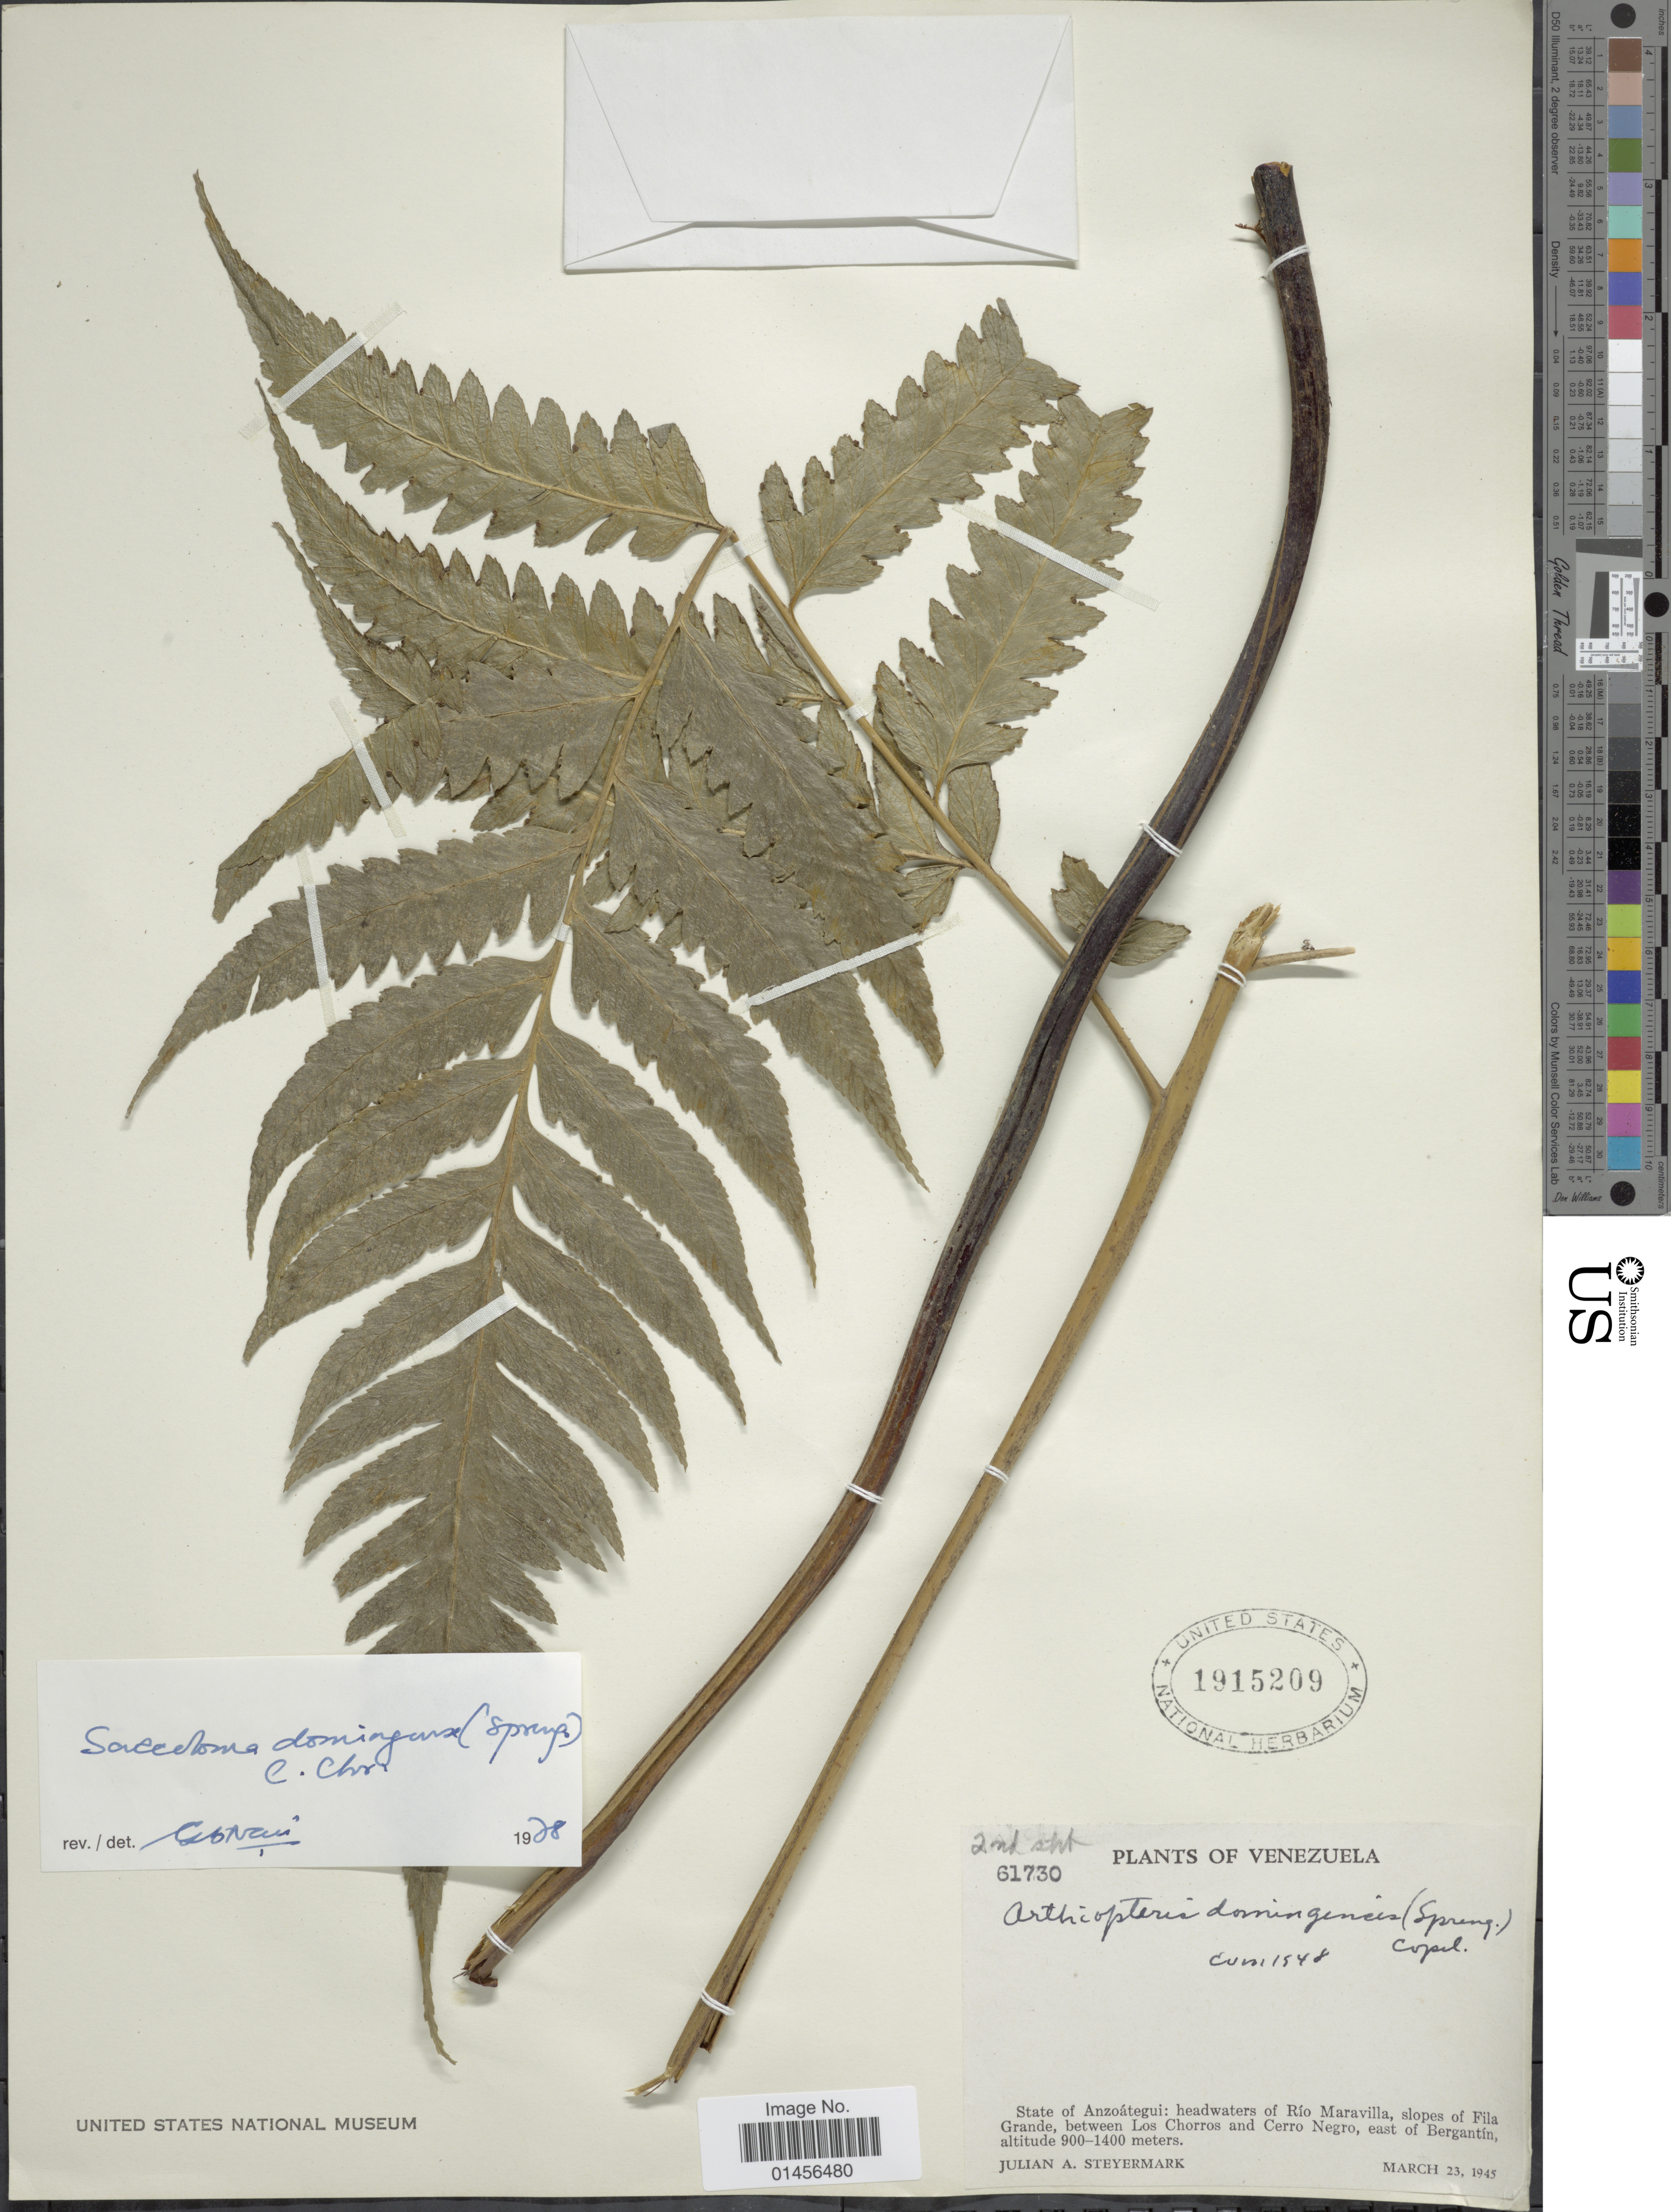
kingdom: Plantae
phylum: Tracheophyta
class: Polypodiopsida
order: Polypodiales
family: Saccolomataceae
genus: Saccoloma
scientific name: Saccoloma domingense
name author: (Spreng.) C. Chr.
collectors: J. Steyermark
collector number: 61730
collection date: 1945-03-23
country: Venezuela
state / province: Anzoategui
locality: Headwaters of Río Maravilla, slopes of Fila Grande, between LOs Chorros and Cerro Negro, east of Bergantín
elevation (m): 900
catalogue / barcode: US 1915209